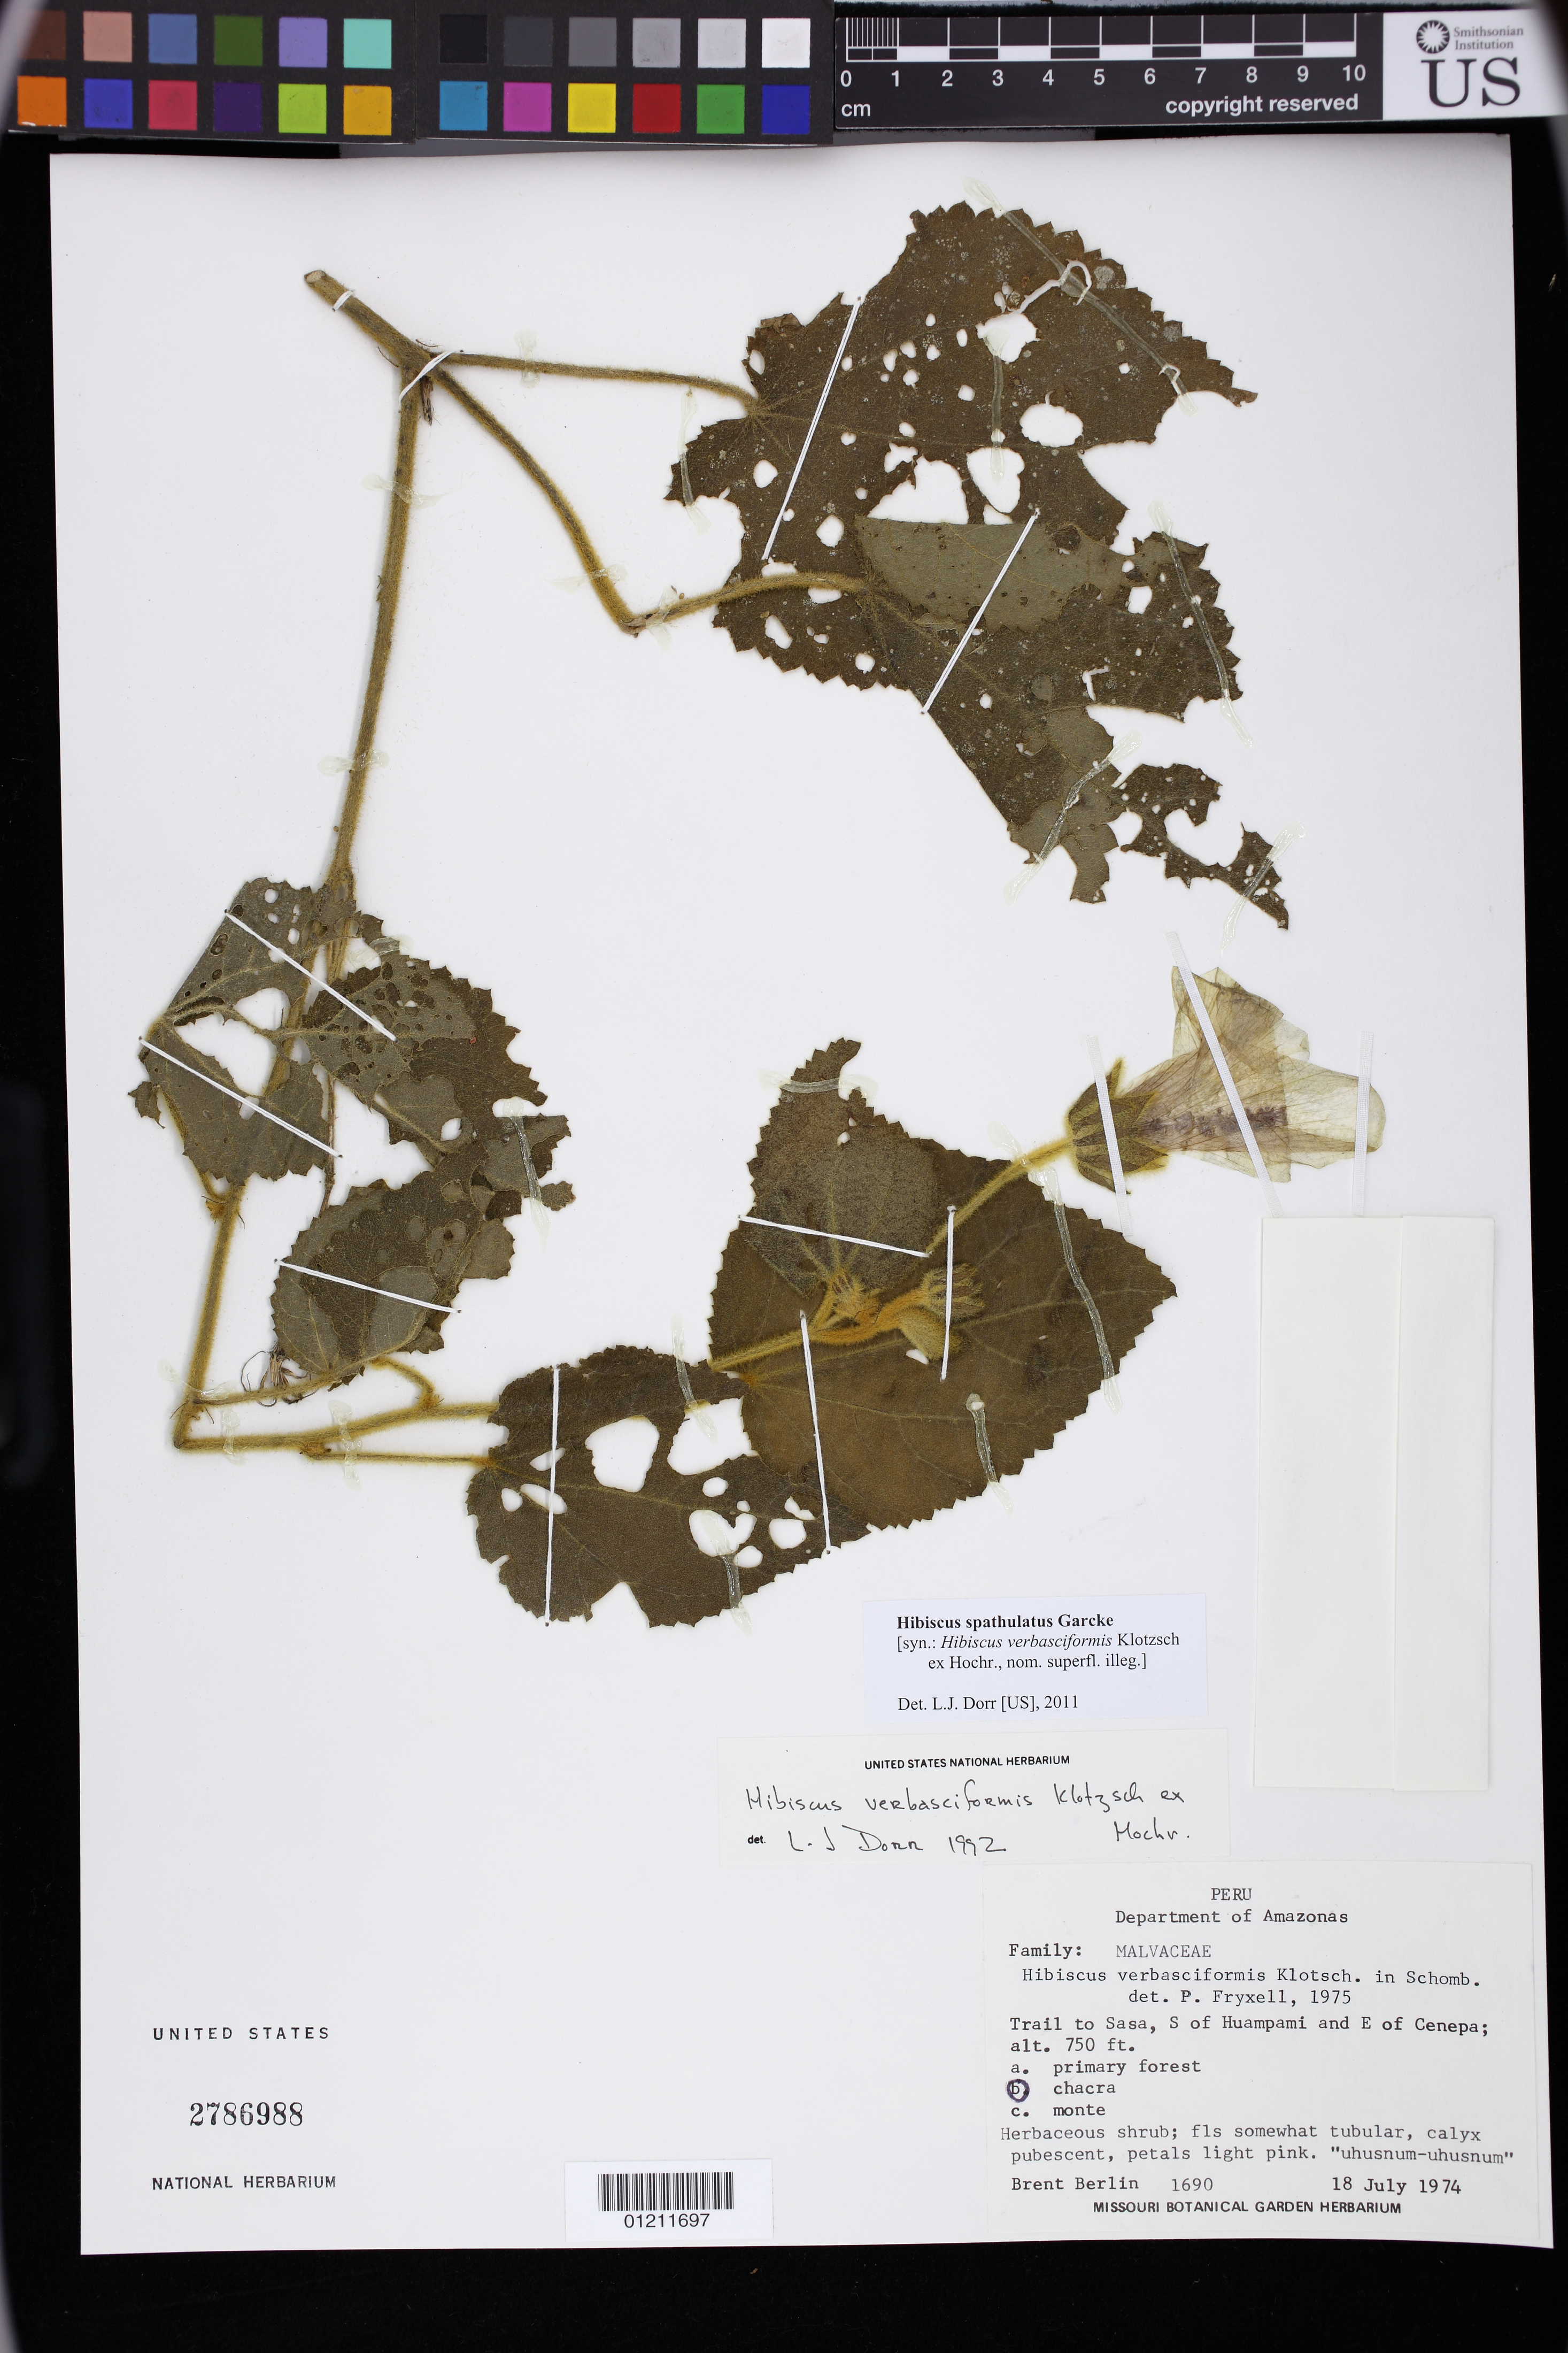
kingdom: Plantae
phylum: Tracheophyta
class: Magnoliopsida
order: Malvales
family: Malvaceae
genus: Hibiscus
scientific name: Hibiscus spathulatus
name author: Garcke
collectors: B. Berlin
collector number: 1690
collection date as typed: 18 Jul 1974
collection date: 1974-07-18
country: Peru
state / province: Amazonas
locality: Amazonas, Trail to Sasa, South of Huampami and East of Cenepa.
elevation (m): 229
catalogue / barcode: US 2786988